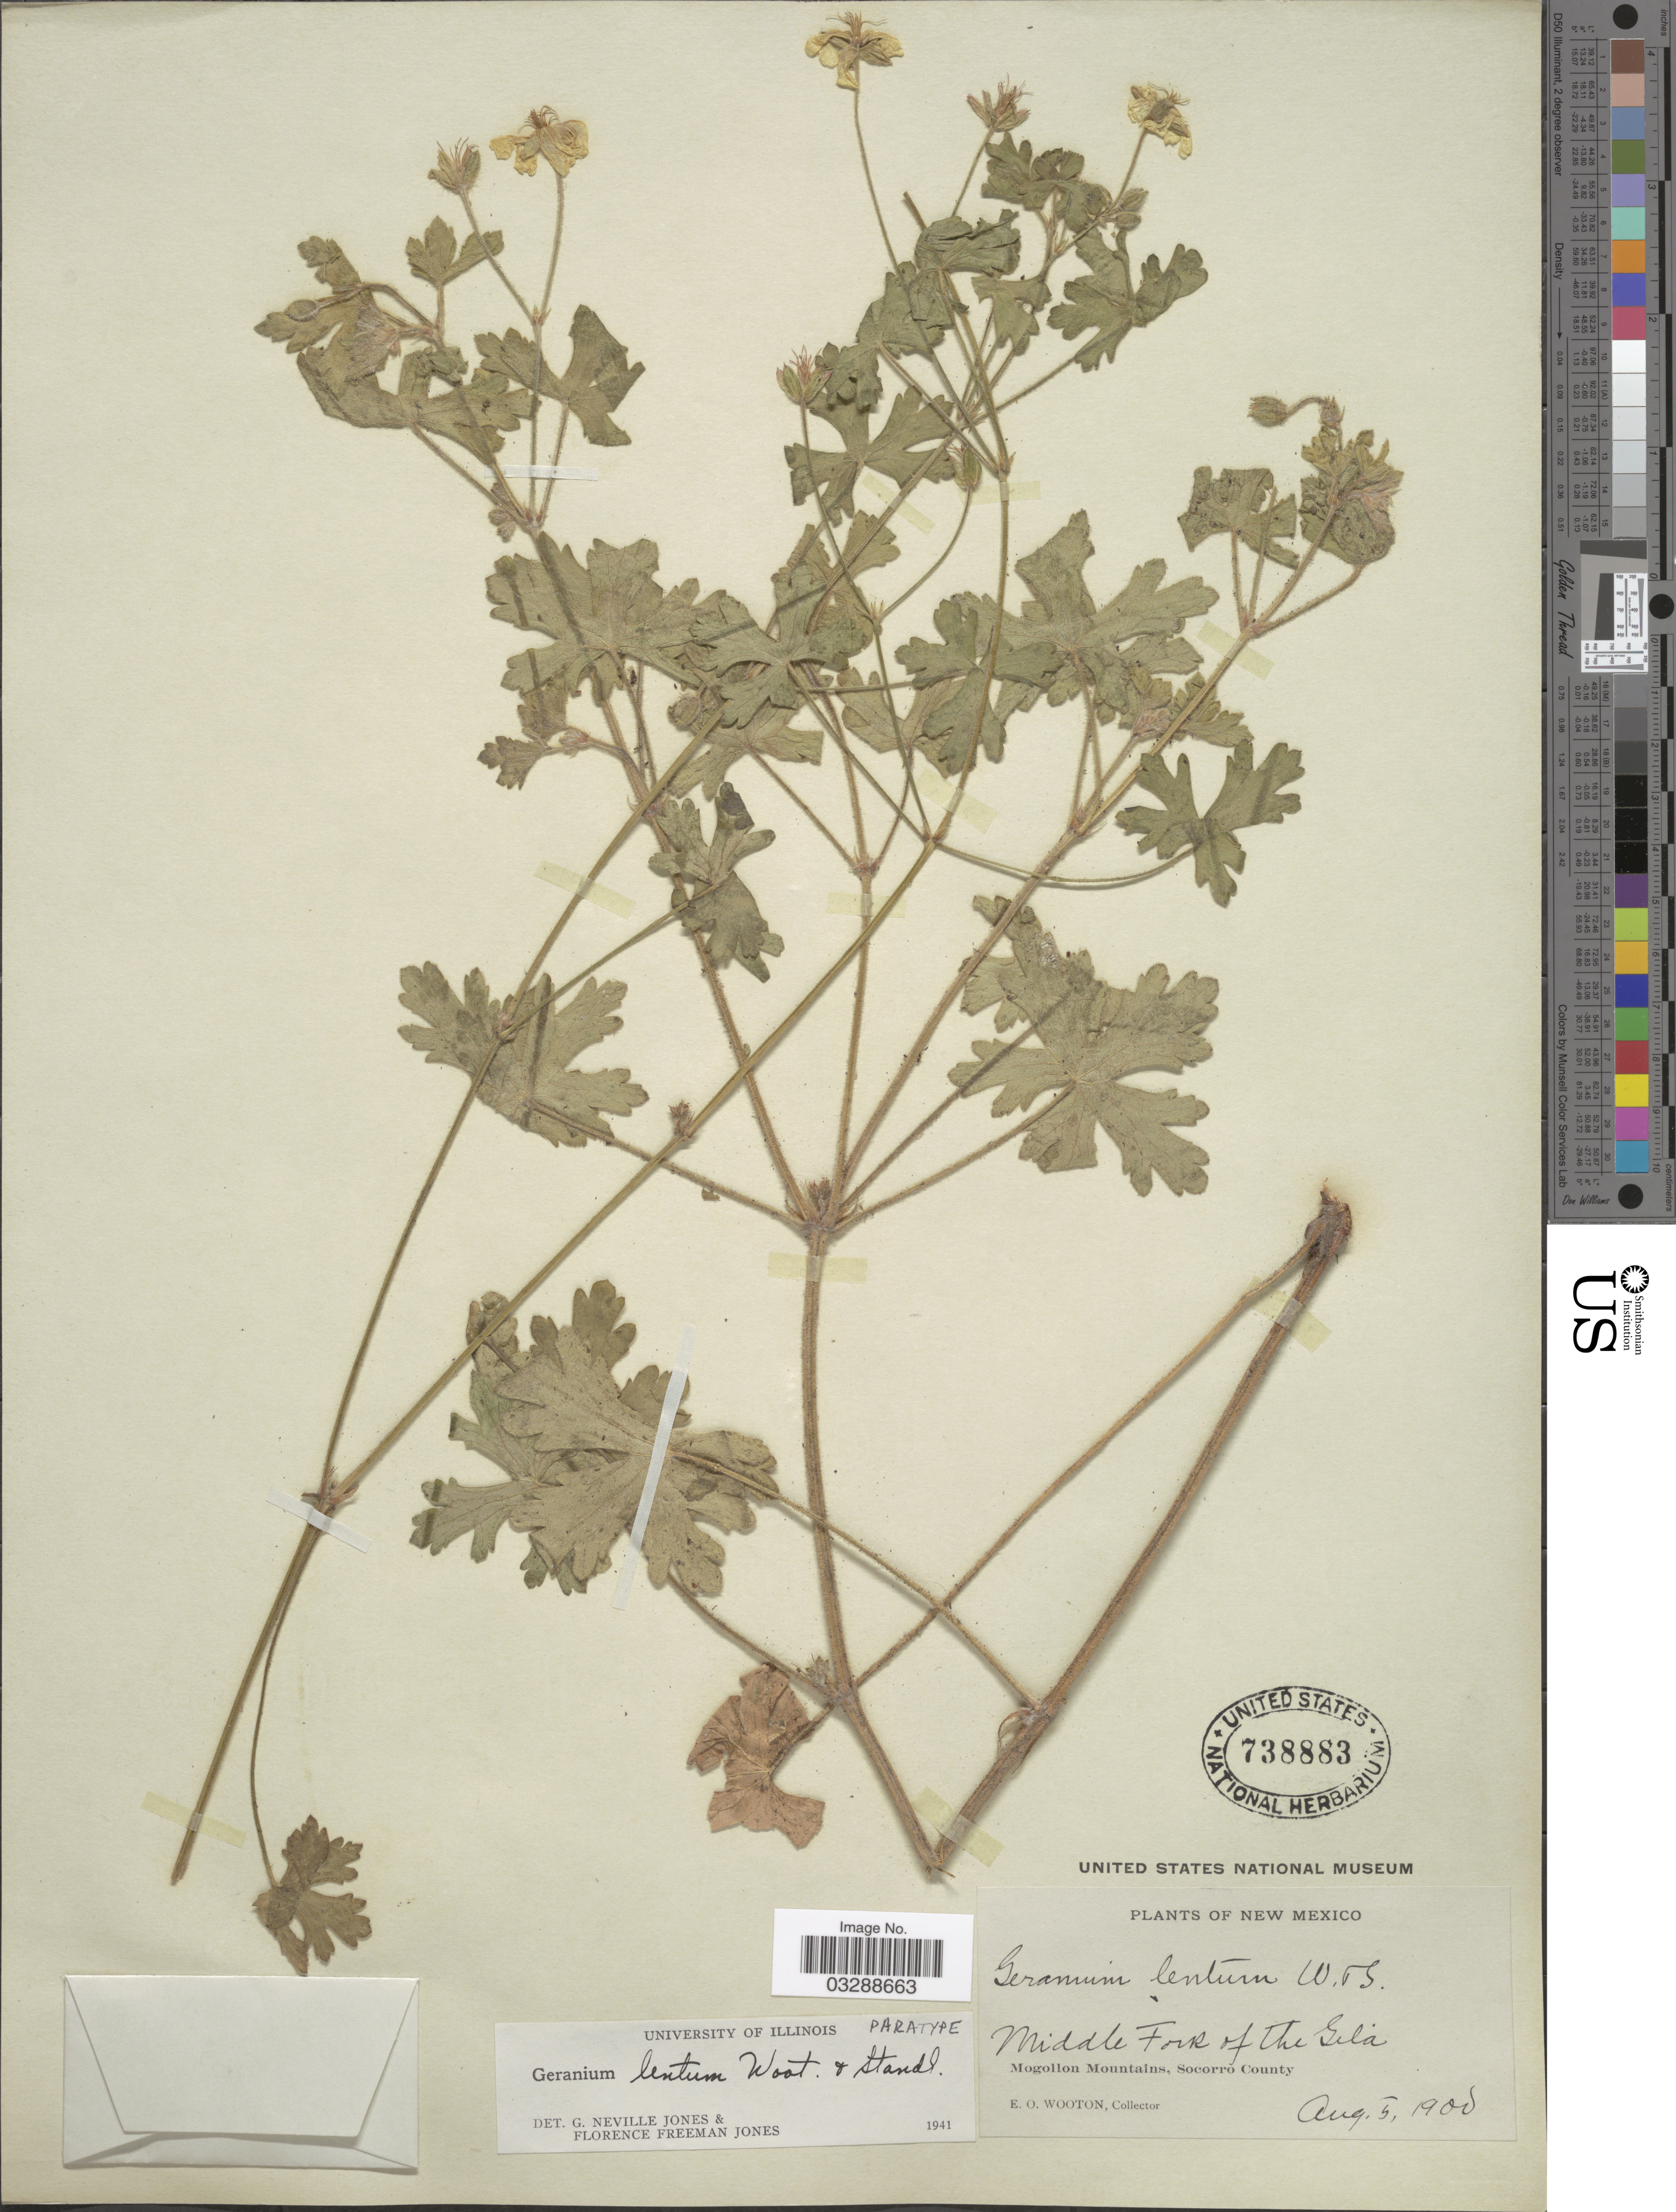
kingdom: Plantae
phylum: Tracheophyta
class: Magnoliopsida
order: Geraniales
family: Geraniaceae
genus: Geranium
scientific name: Geranium lentum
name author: Wooton & Standl.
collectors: E. O. Wooton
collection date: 1900-08-05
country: United States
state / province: New Mexico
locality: Middle Fork of The Gila, Mogollon Mountains, Socorro County.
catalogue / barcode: US 738883